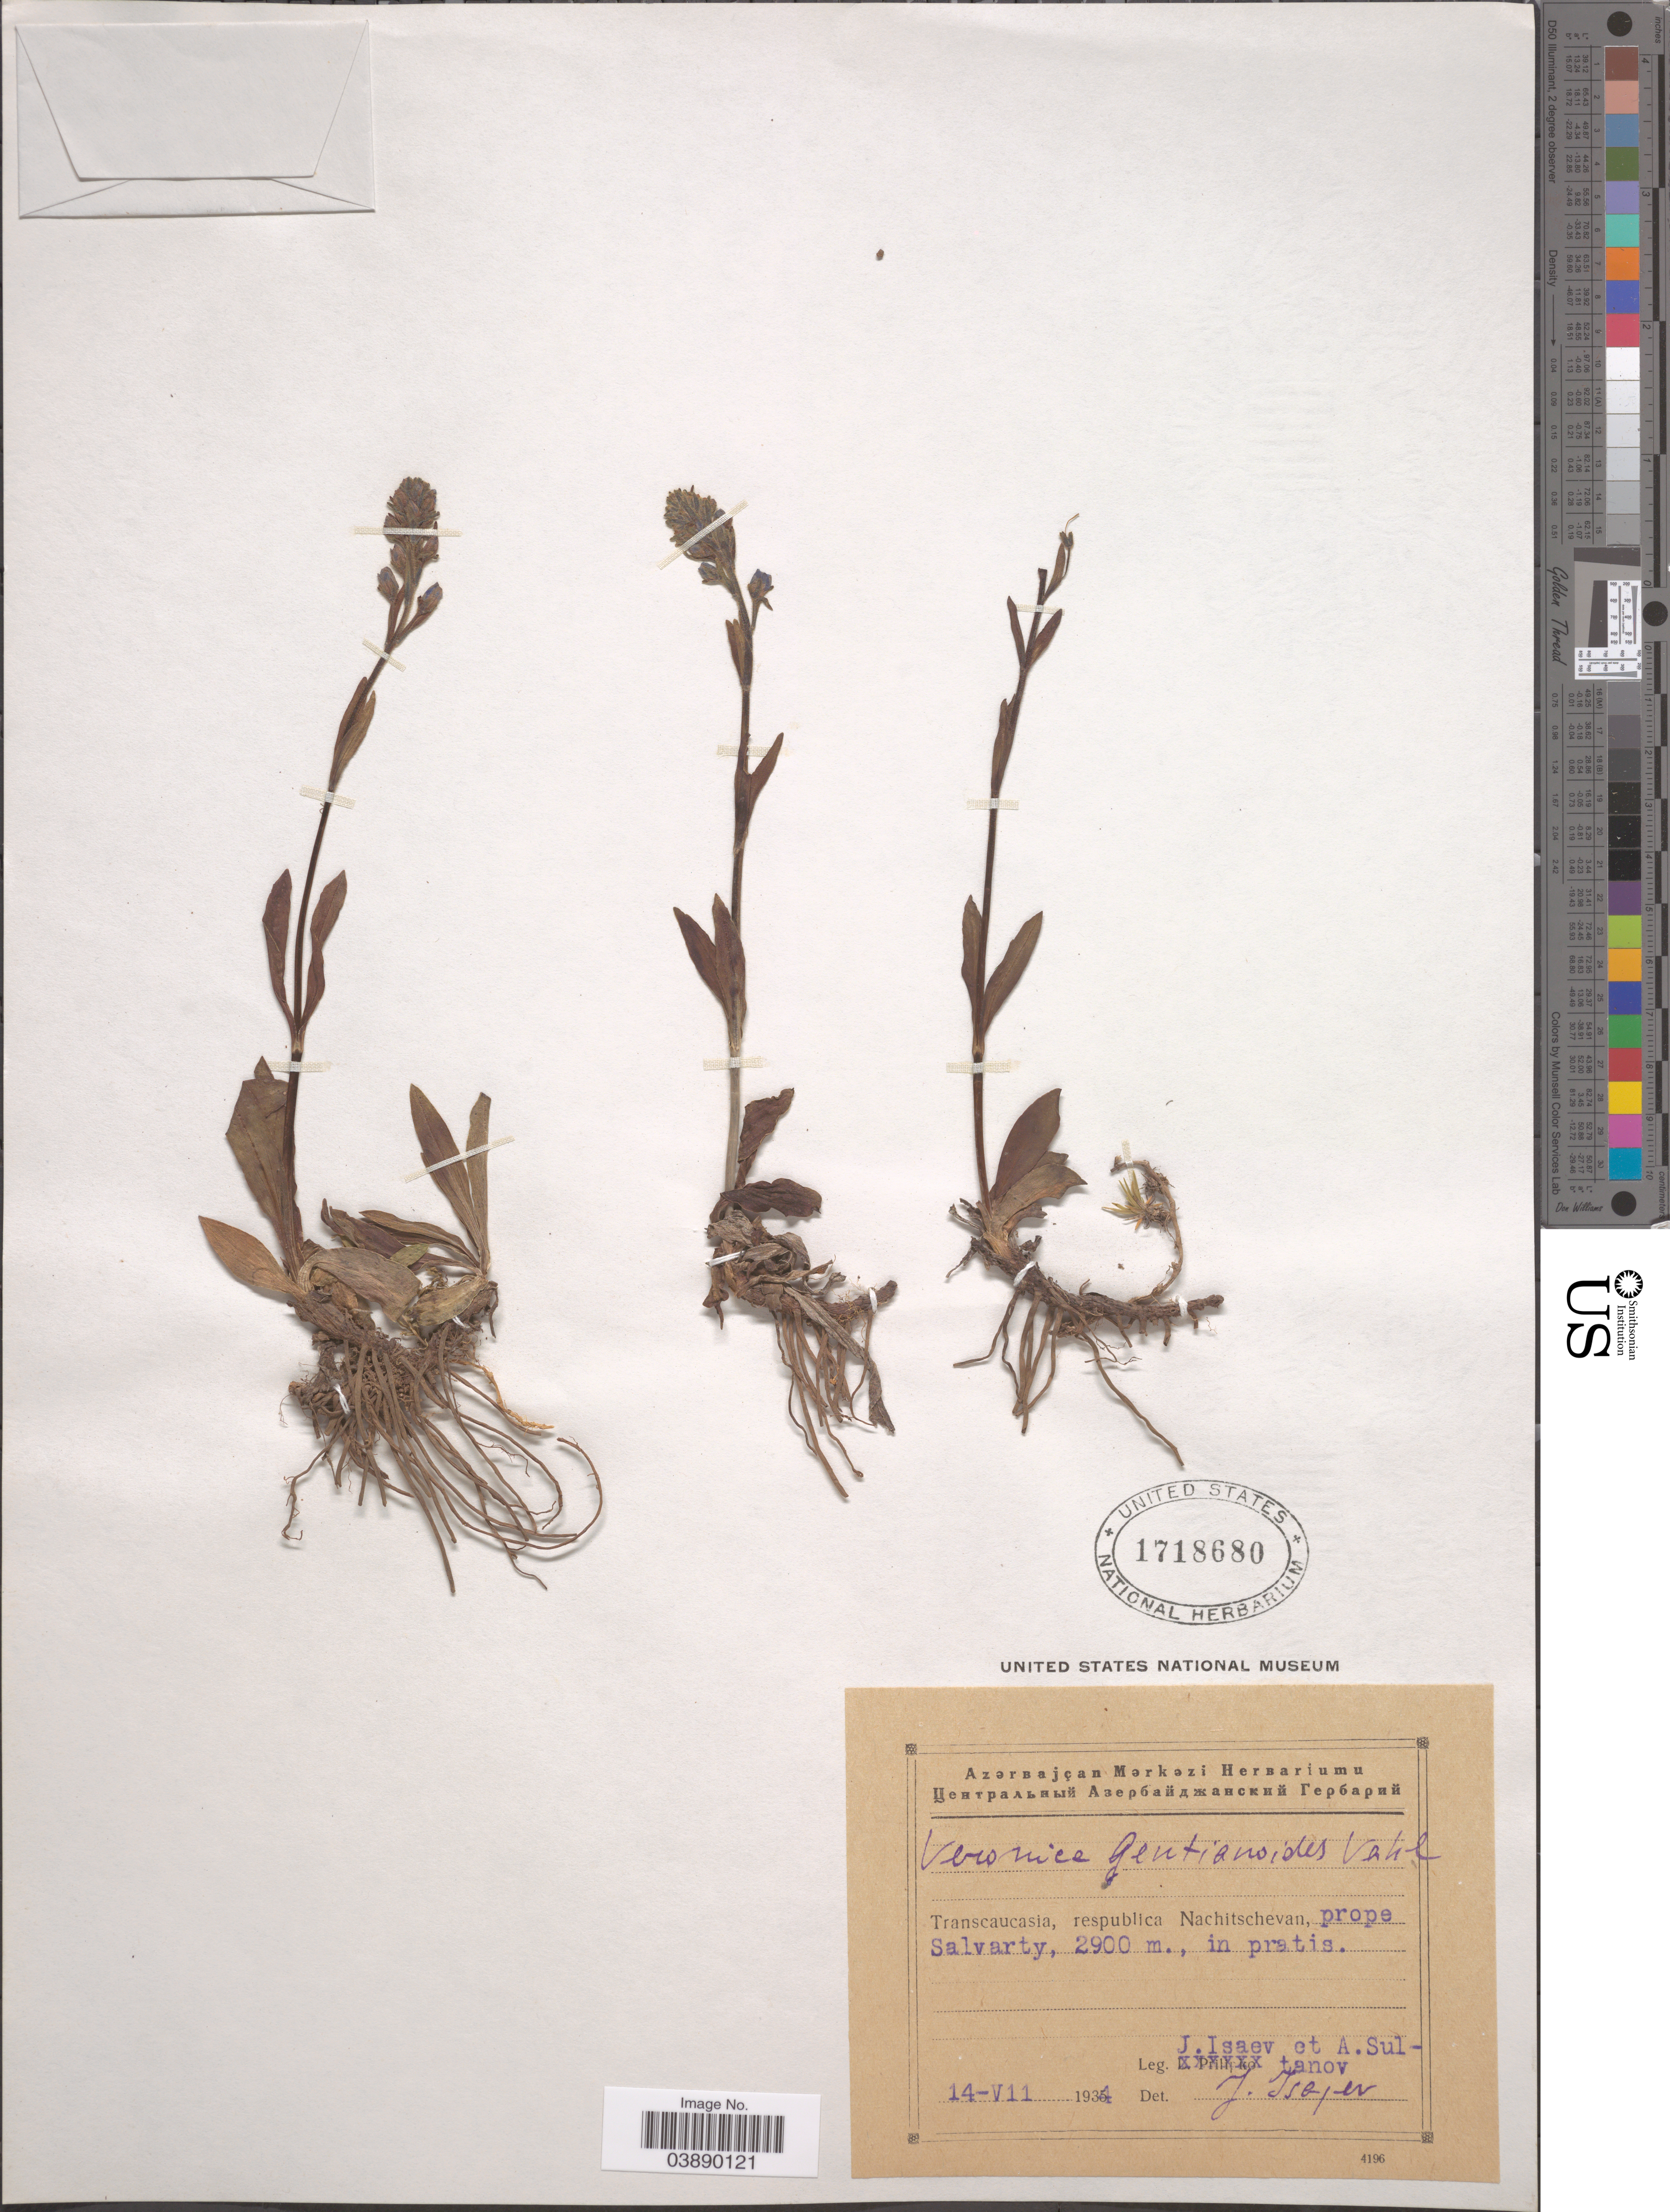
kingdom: Plantae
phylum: Tracheophyta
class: Magnoliopsida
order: Lamiales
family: Plantaginaceae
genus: Veronica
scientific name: Veronica gentianoides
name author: Vahl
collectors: J. Isaev & A. Sultanov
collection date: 1934-07-14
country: Azerbaijan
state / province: Nakhchivan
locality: Transcaucasia, republica Nachitschevan, prope Salvarty, in pratis.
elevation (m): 2900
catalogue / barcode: US 1718680